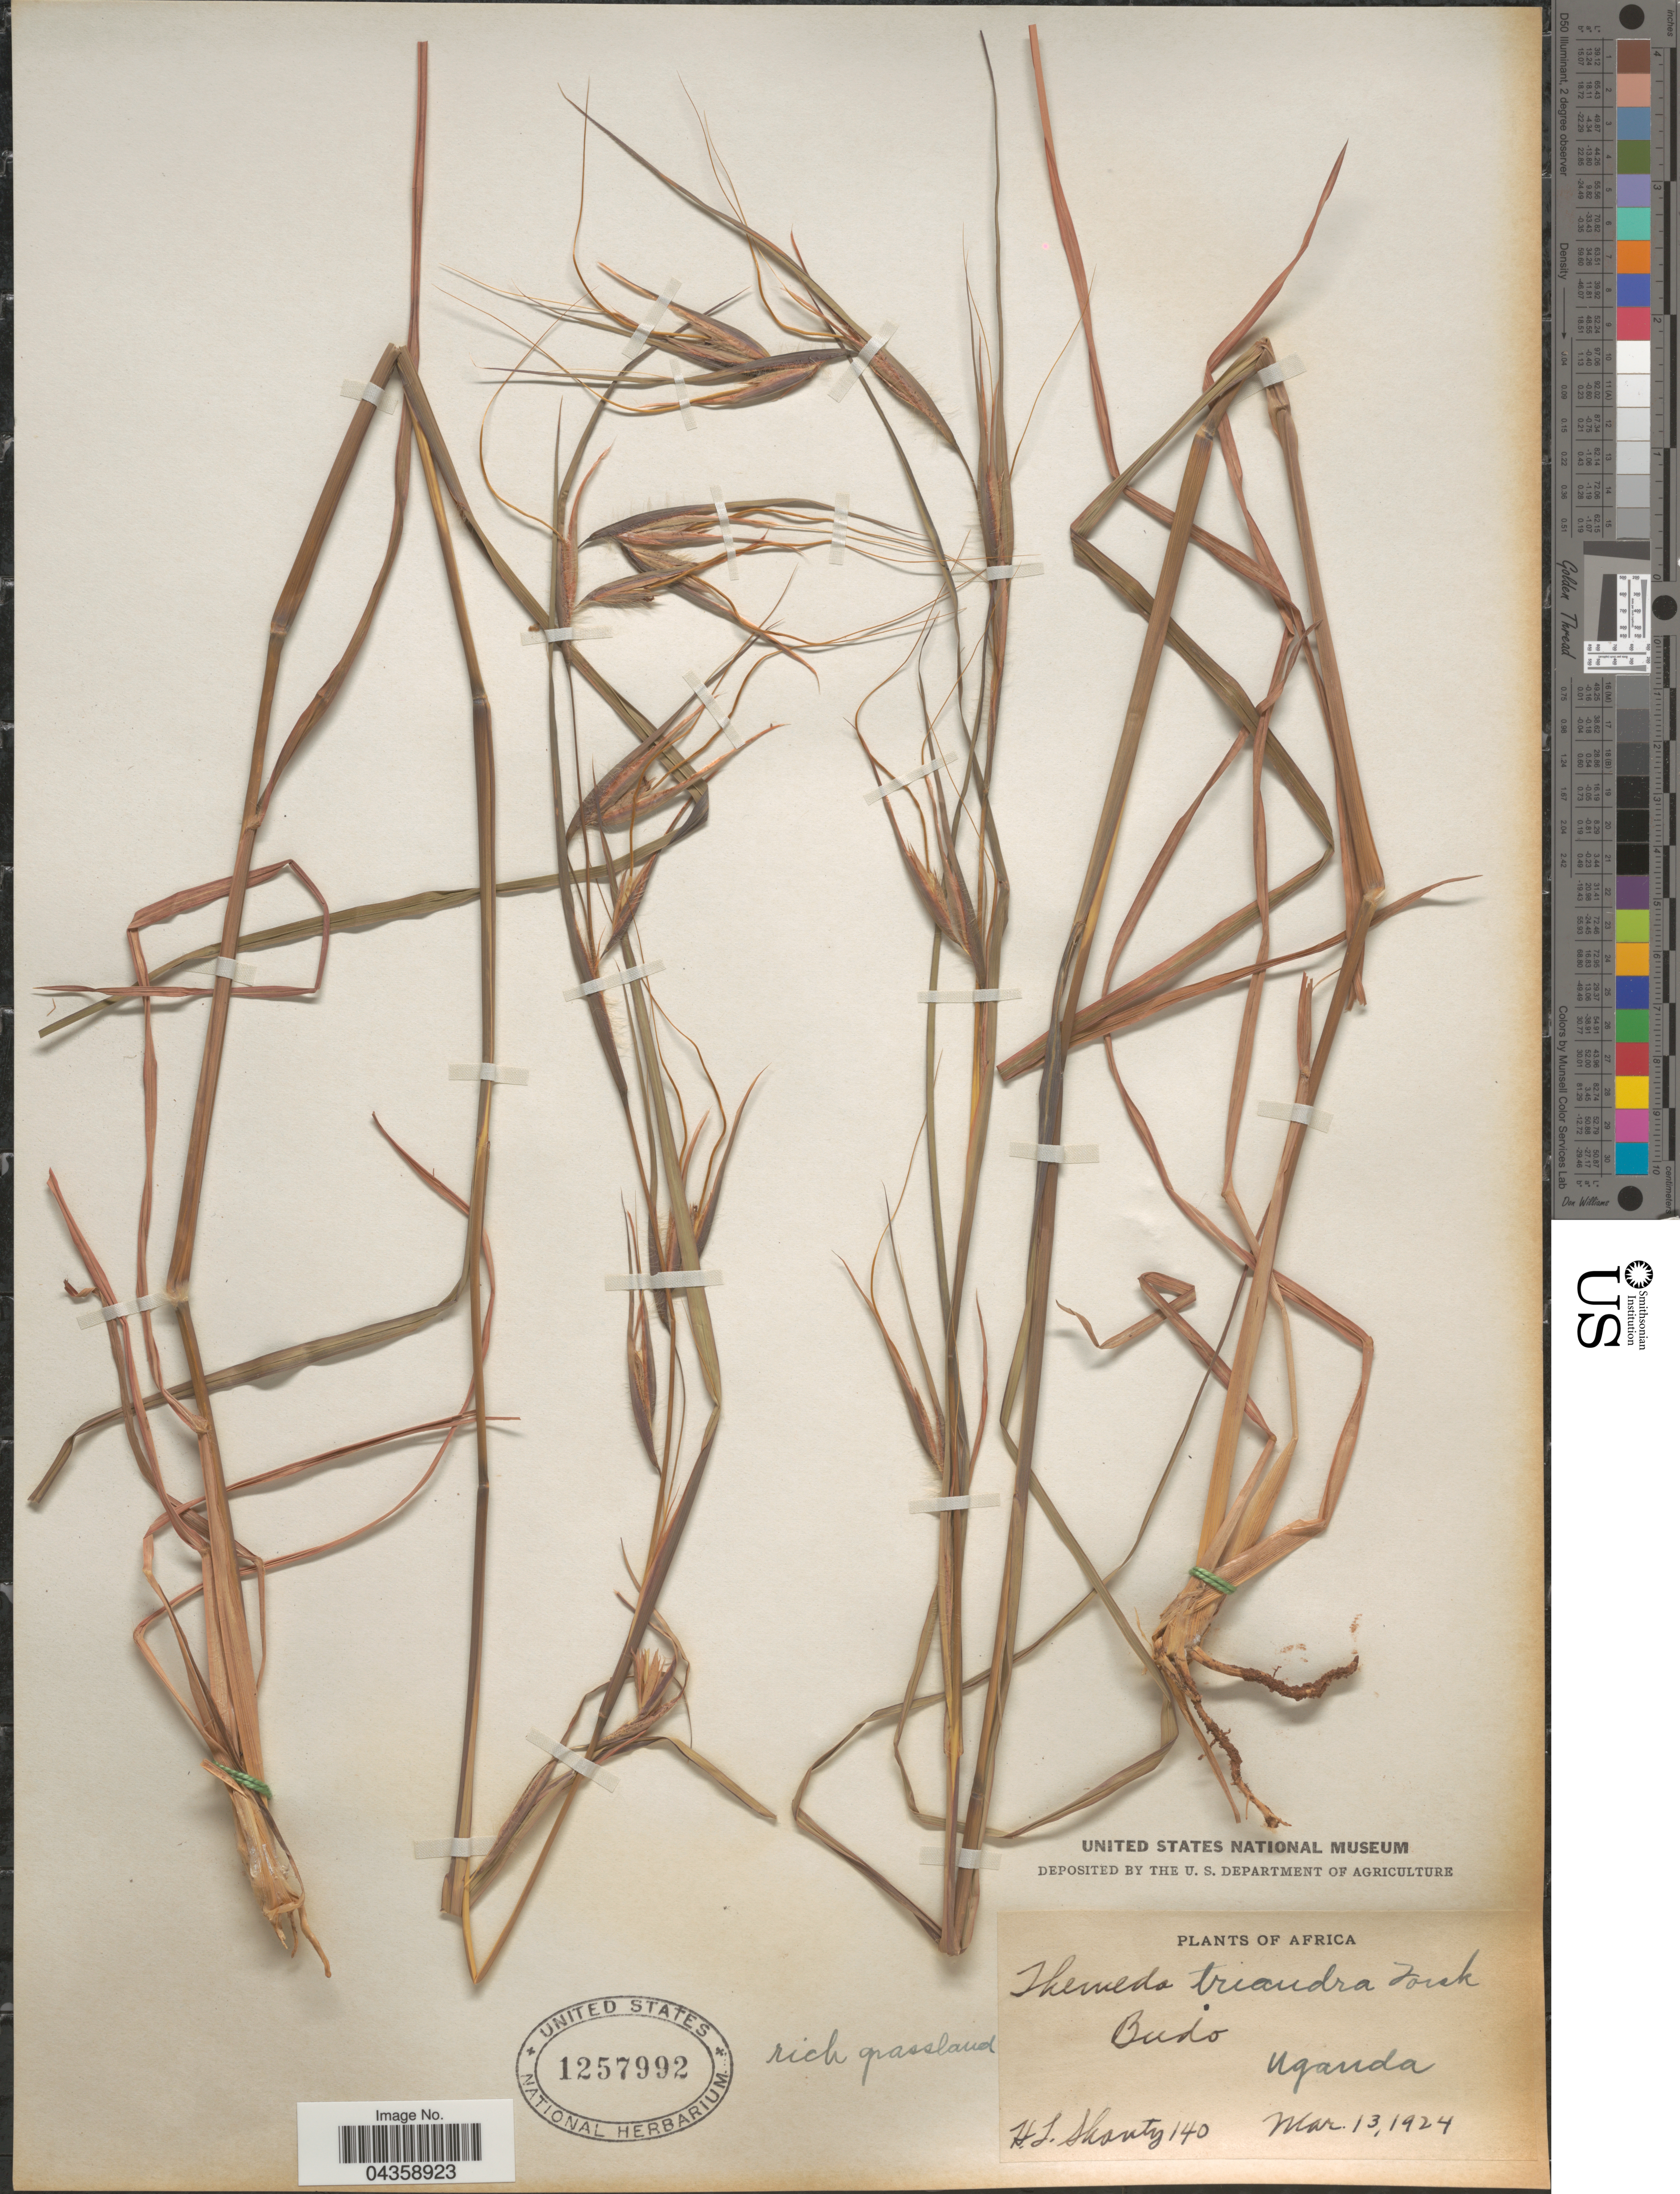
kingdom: Plantae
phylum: Tracheophyta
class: Liliopsida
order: Poales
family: Poaceae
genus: Themeda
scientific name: Themeda triandra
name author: Forssk.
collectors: H. Shantz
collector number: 140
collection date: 1924-03-13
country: Uganda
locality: Budo.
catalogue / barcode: US 1257992